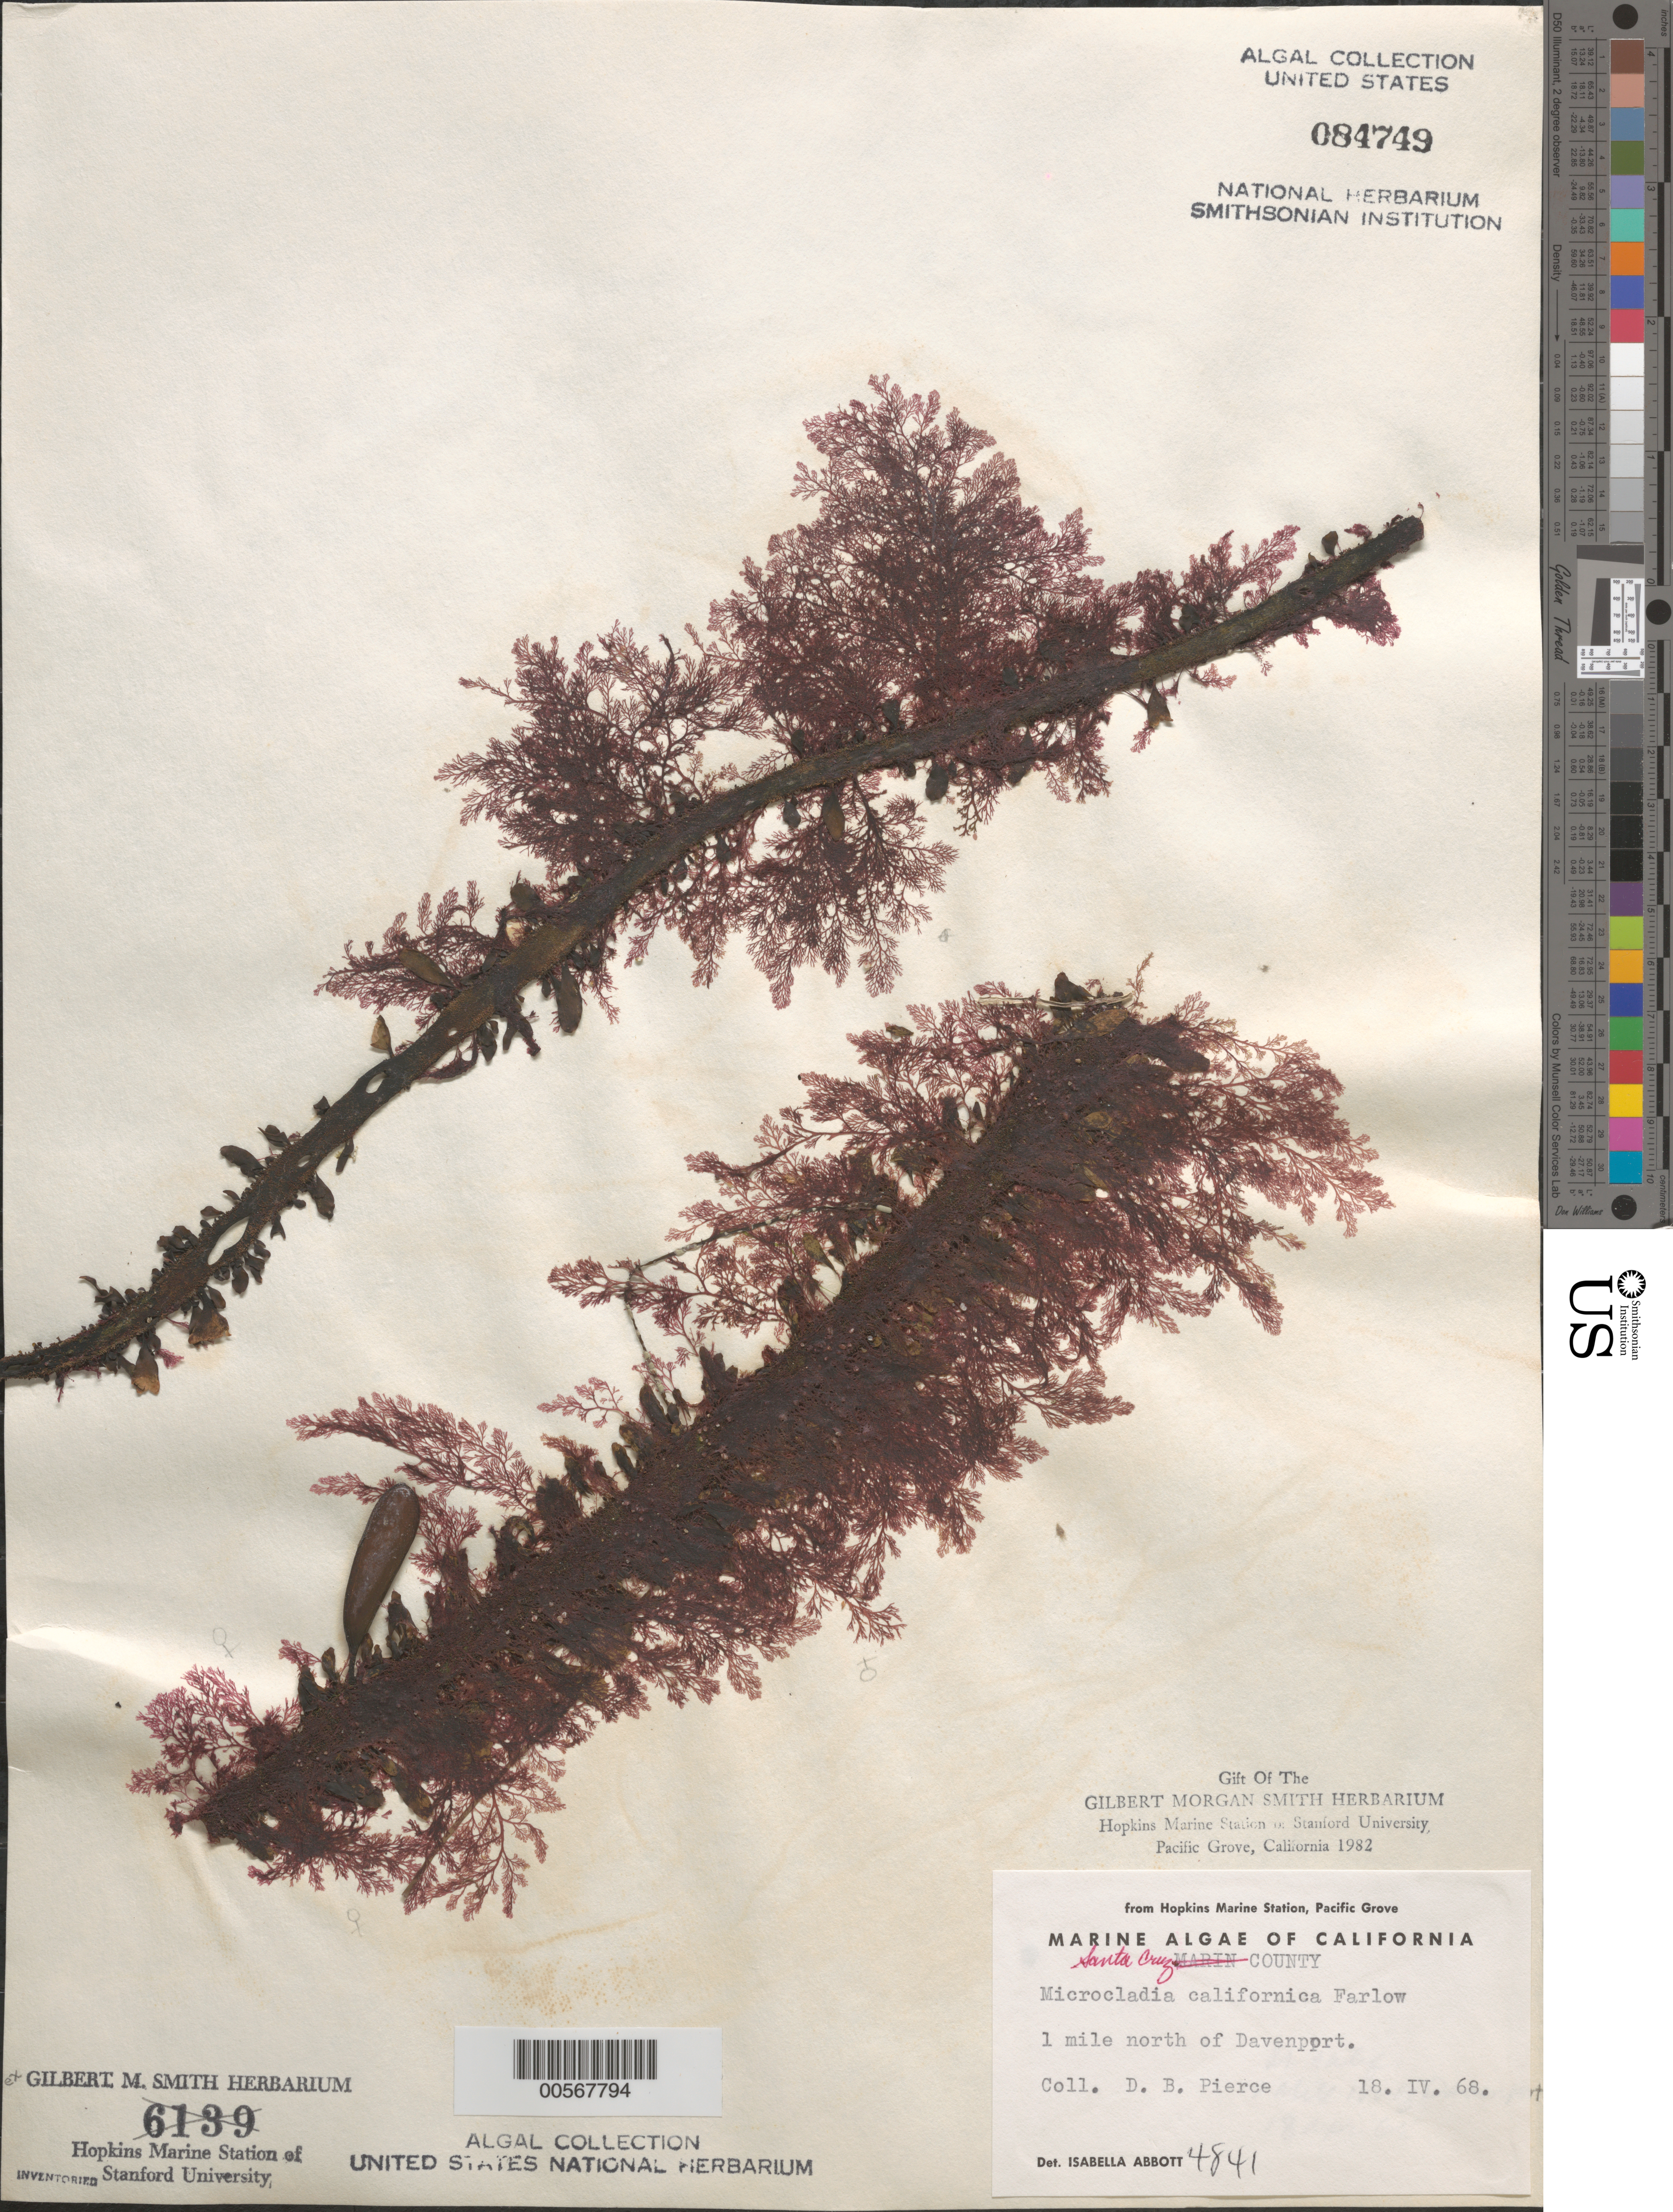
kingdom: Plantae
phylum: Rhodophyta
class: Florideophyceae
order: Ceramiales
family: Ceramiaceae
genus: Campylaephora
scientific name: Campylaephora californica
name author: (Farl.) T.O. Cho in T.O. Cho et al.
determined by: Algae name updating Project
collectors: D. Pierce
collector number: IAA 4841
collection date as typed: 18 Apr 1968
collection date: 1968-04-18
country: United States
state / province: California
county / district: Santa Cruz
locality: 1 mile north of Davenport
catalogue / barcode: US 84749